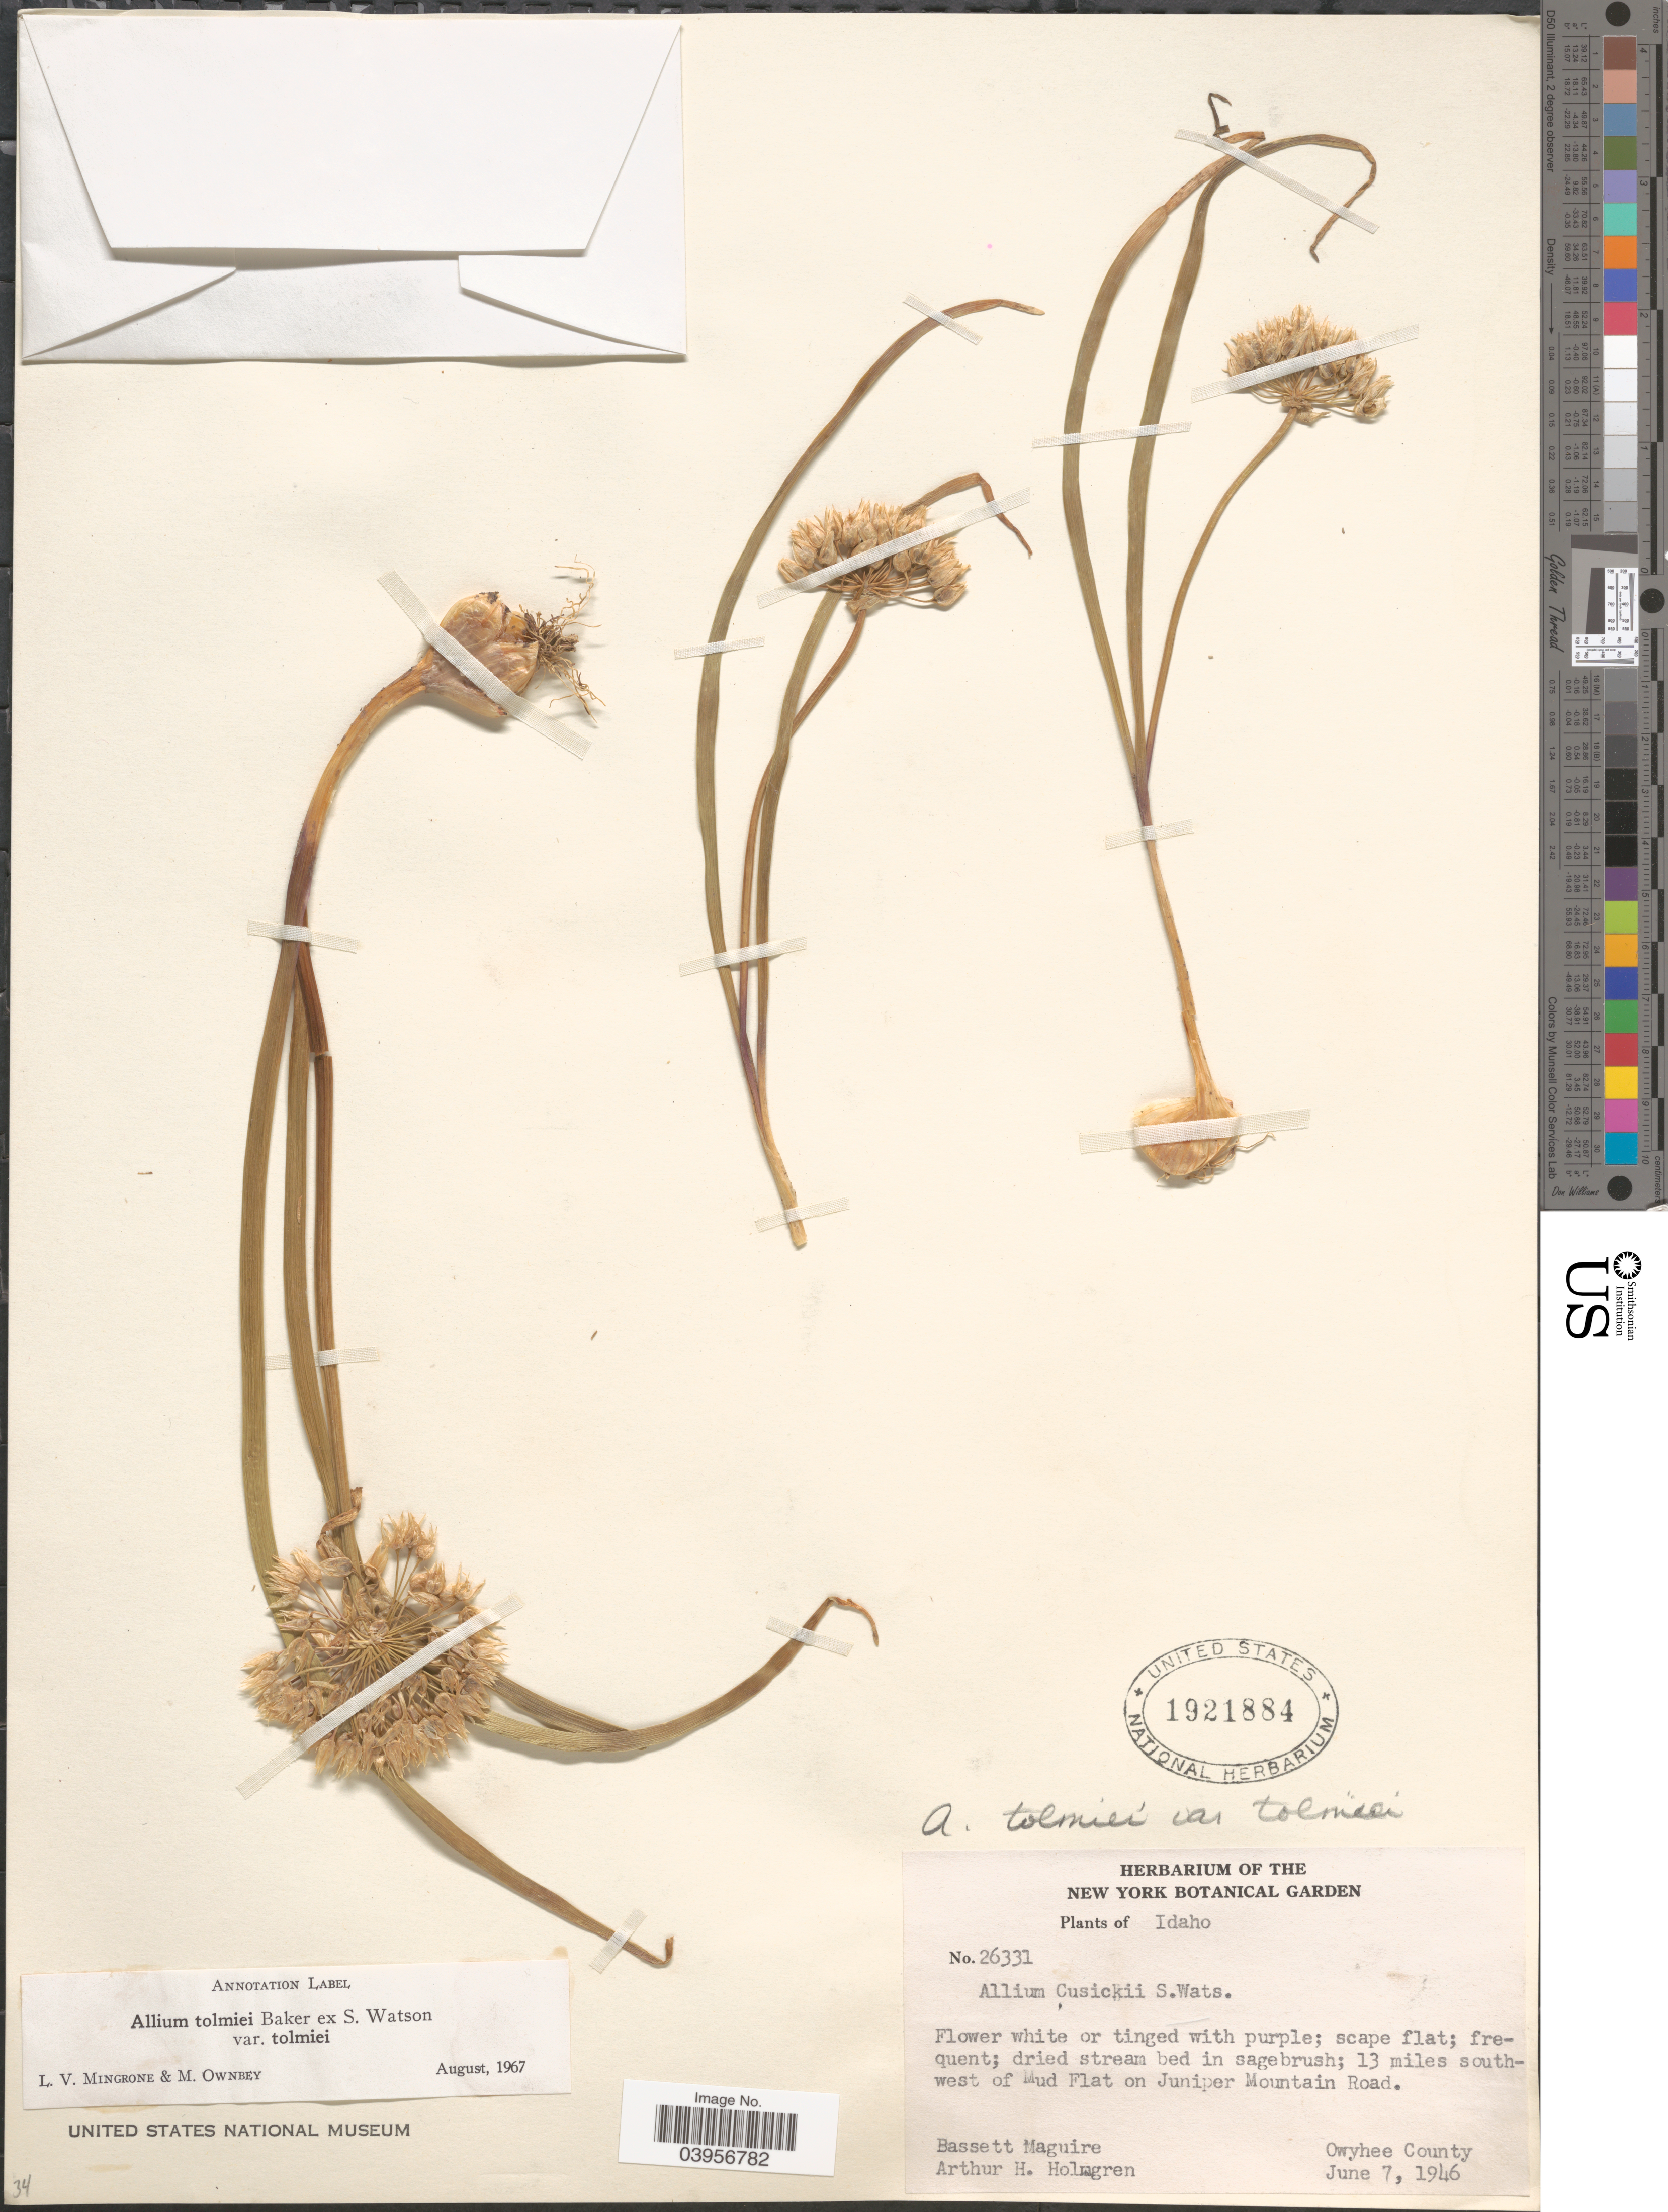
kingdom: Plantae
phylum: Tracheophyta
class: Liliopsida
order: Asparagales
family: Amaryllidaceae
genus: Allium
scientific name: Allium tolmiei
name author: Baker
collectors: B. Maguire & A. H. Holmgren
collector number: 26331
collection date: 1946-06-07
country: United States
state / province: Idaho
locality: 13 miles southwest of Mud Flat on Juniper Mountain Road. Owyhee County.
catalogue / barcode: US 1921884